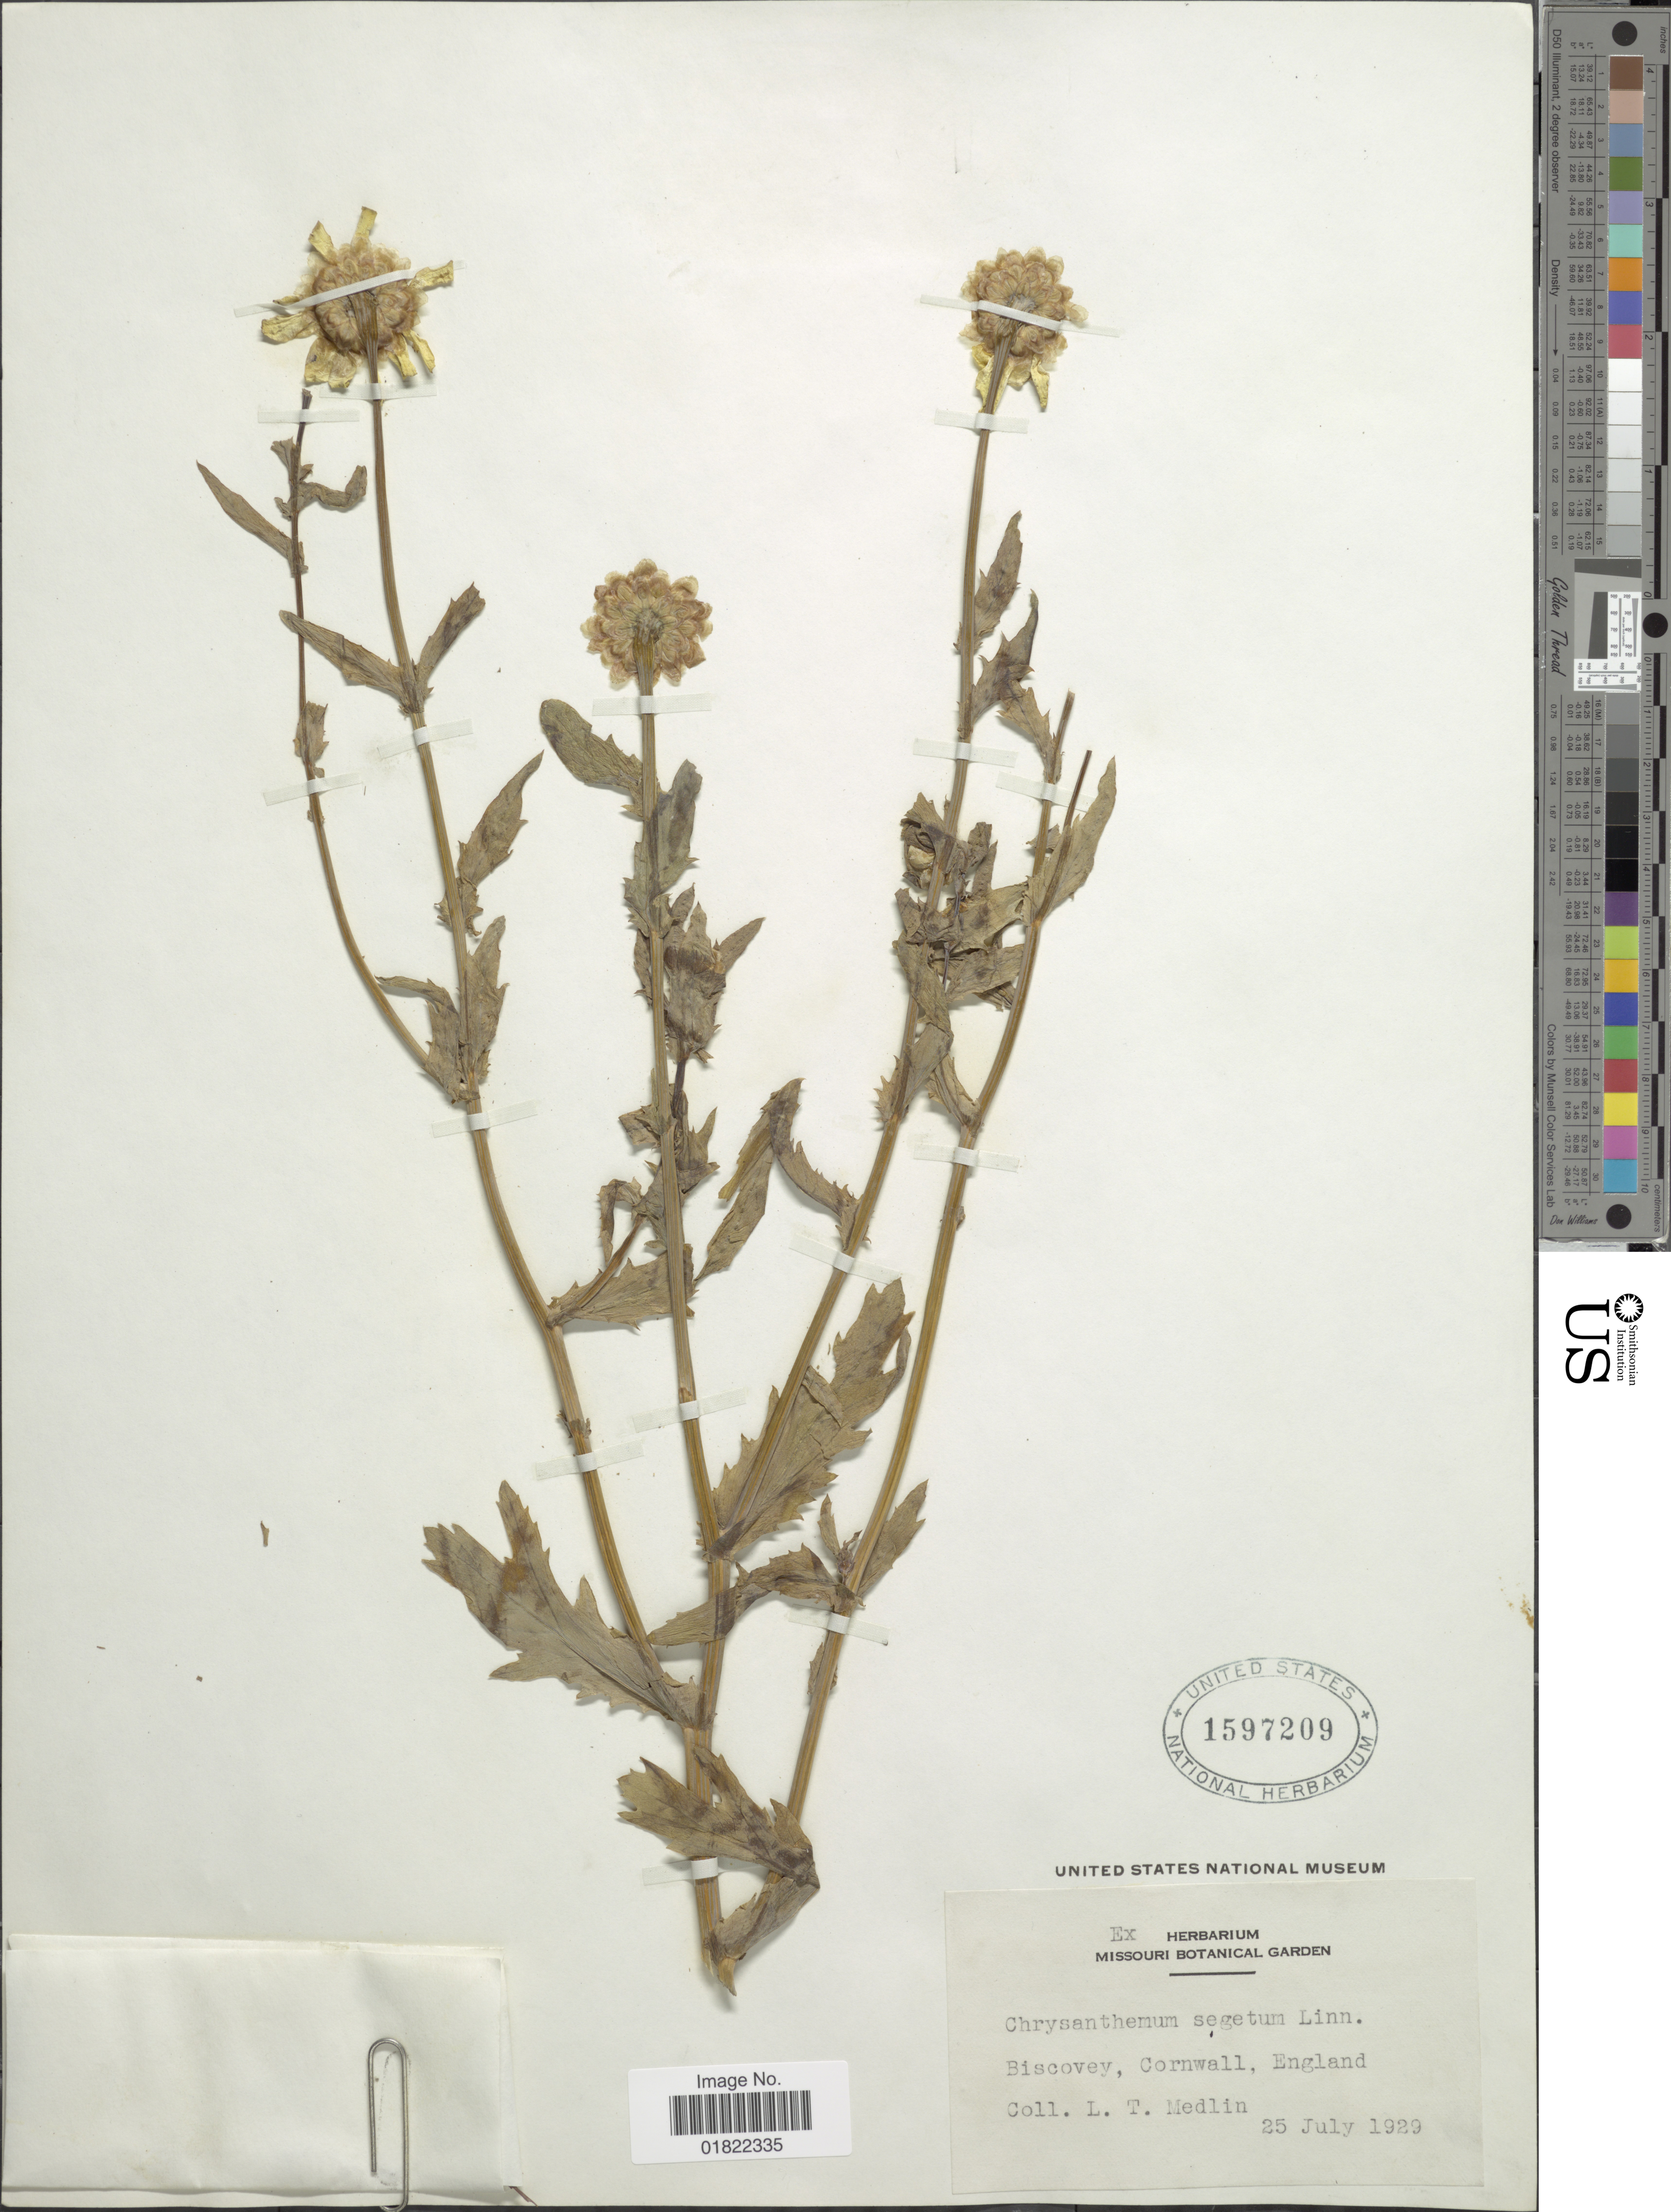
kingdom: Plantae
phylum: Tracheophyta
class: Magnoliopsida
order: Asterales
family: Asteraceae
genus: Chrysanthemum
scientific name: Chrysanthemum segetum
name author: L.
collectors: L. Medlin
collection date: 1929-07-25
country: United Kingdom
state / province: England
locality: Biscovey, Cornwall, England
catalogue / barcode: US 1597209